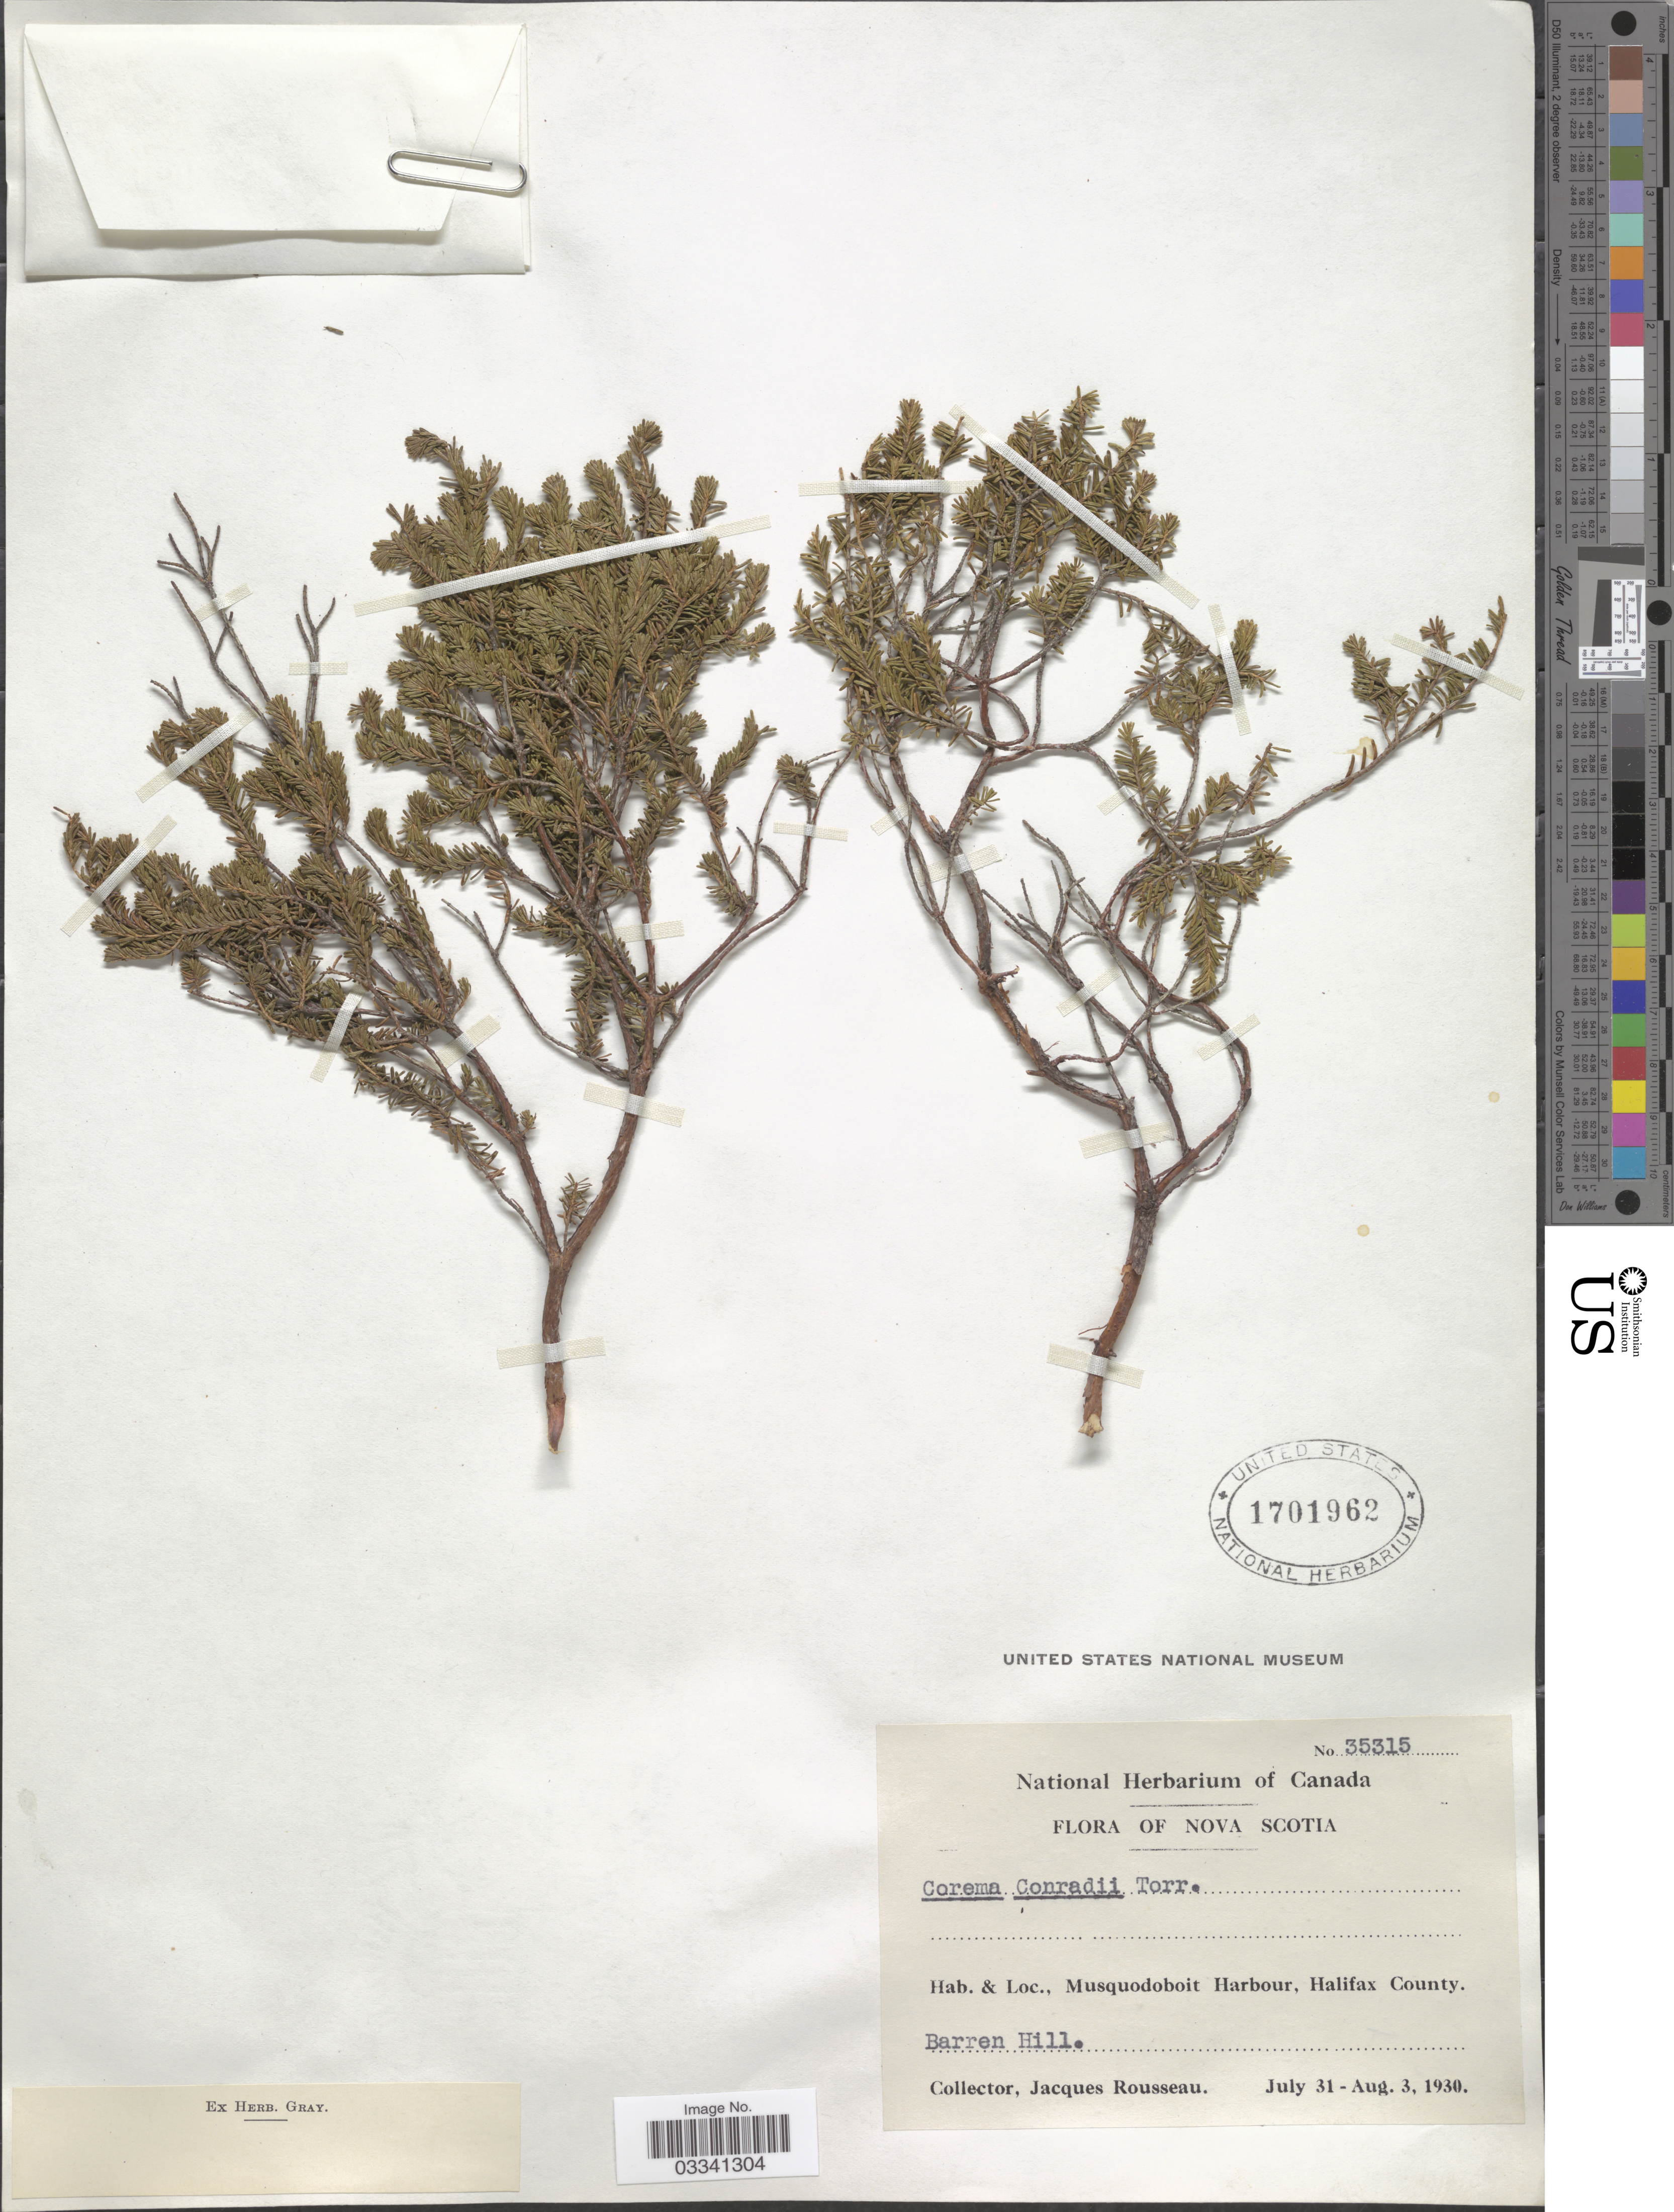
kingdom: Plantae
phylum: Tracheophyta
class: Magnoliopsida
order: Ericales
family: Ericaceae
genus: Corema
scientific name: Corema conradii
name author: Torr.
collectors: J. Rousseau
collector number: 35315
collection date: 1930-07-31/1930-08-03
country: Canada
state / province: Nova Scotia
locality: Musquodoboit Harbour, Halifax County. Barren Hill.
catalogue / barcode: US 1701962